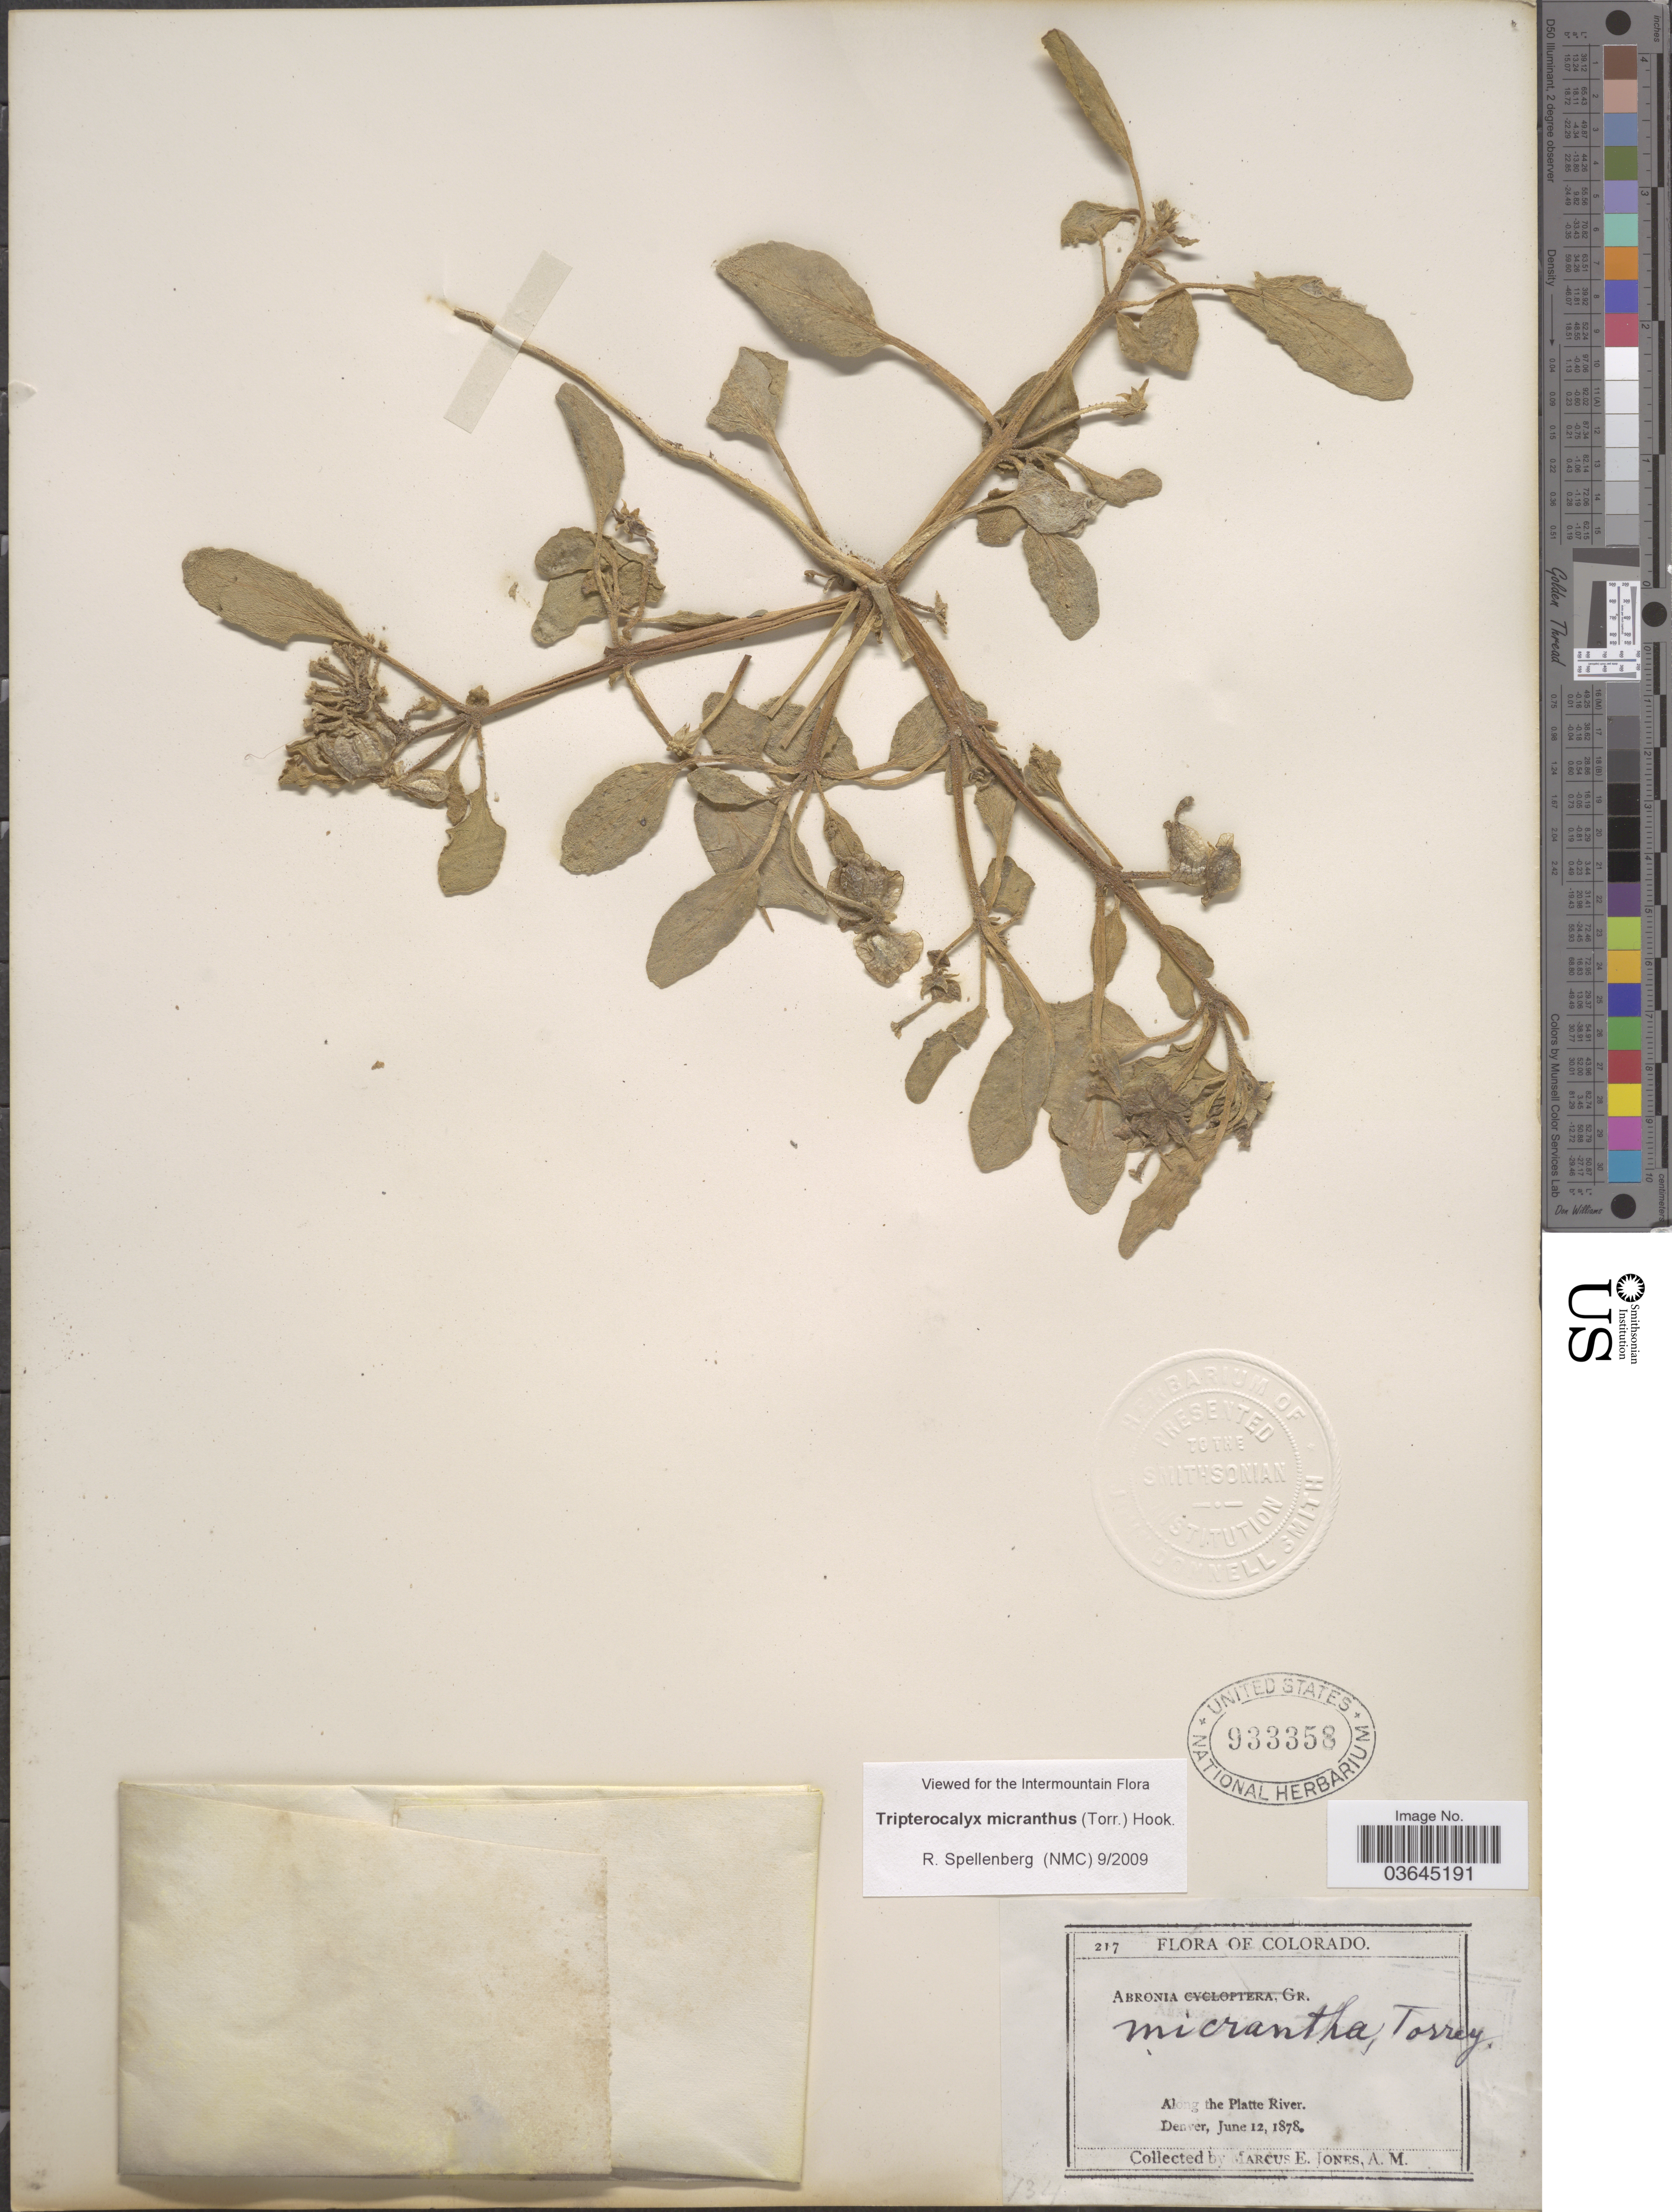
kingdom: Plantae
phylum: Tracheophyta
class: Magnoliopsida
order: Caryophyllales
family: Nyctaginaceae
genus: Tripterocalyx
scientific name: Tripterocalyx micranthus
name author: (Torr.) Hook.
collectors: M. E. Jones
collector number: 217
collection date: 1878-06-12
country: United States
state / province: Colorado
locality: Along the Platte River. Denver.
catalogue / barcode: US 933358